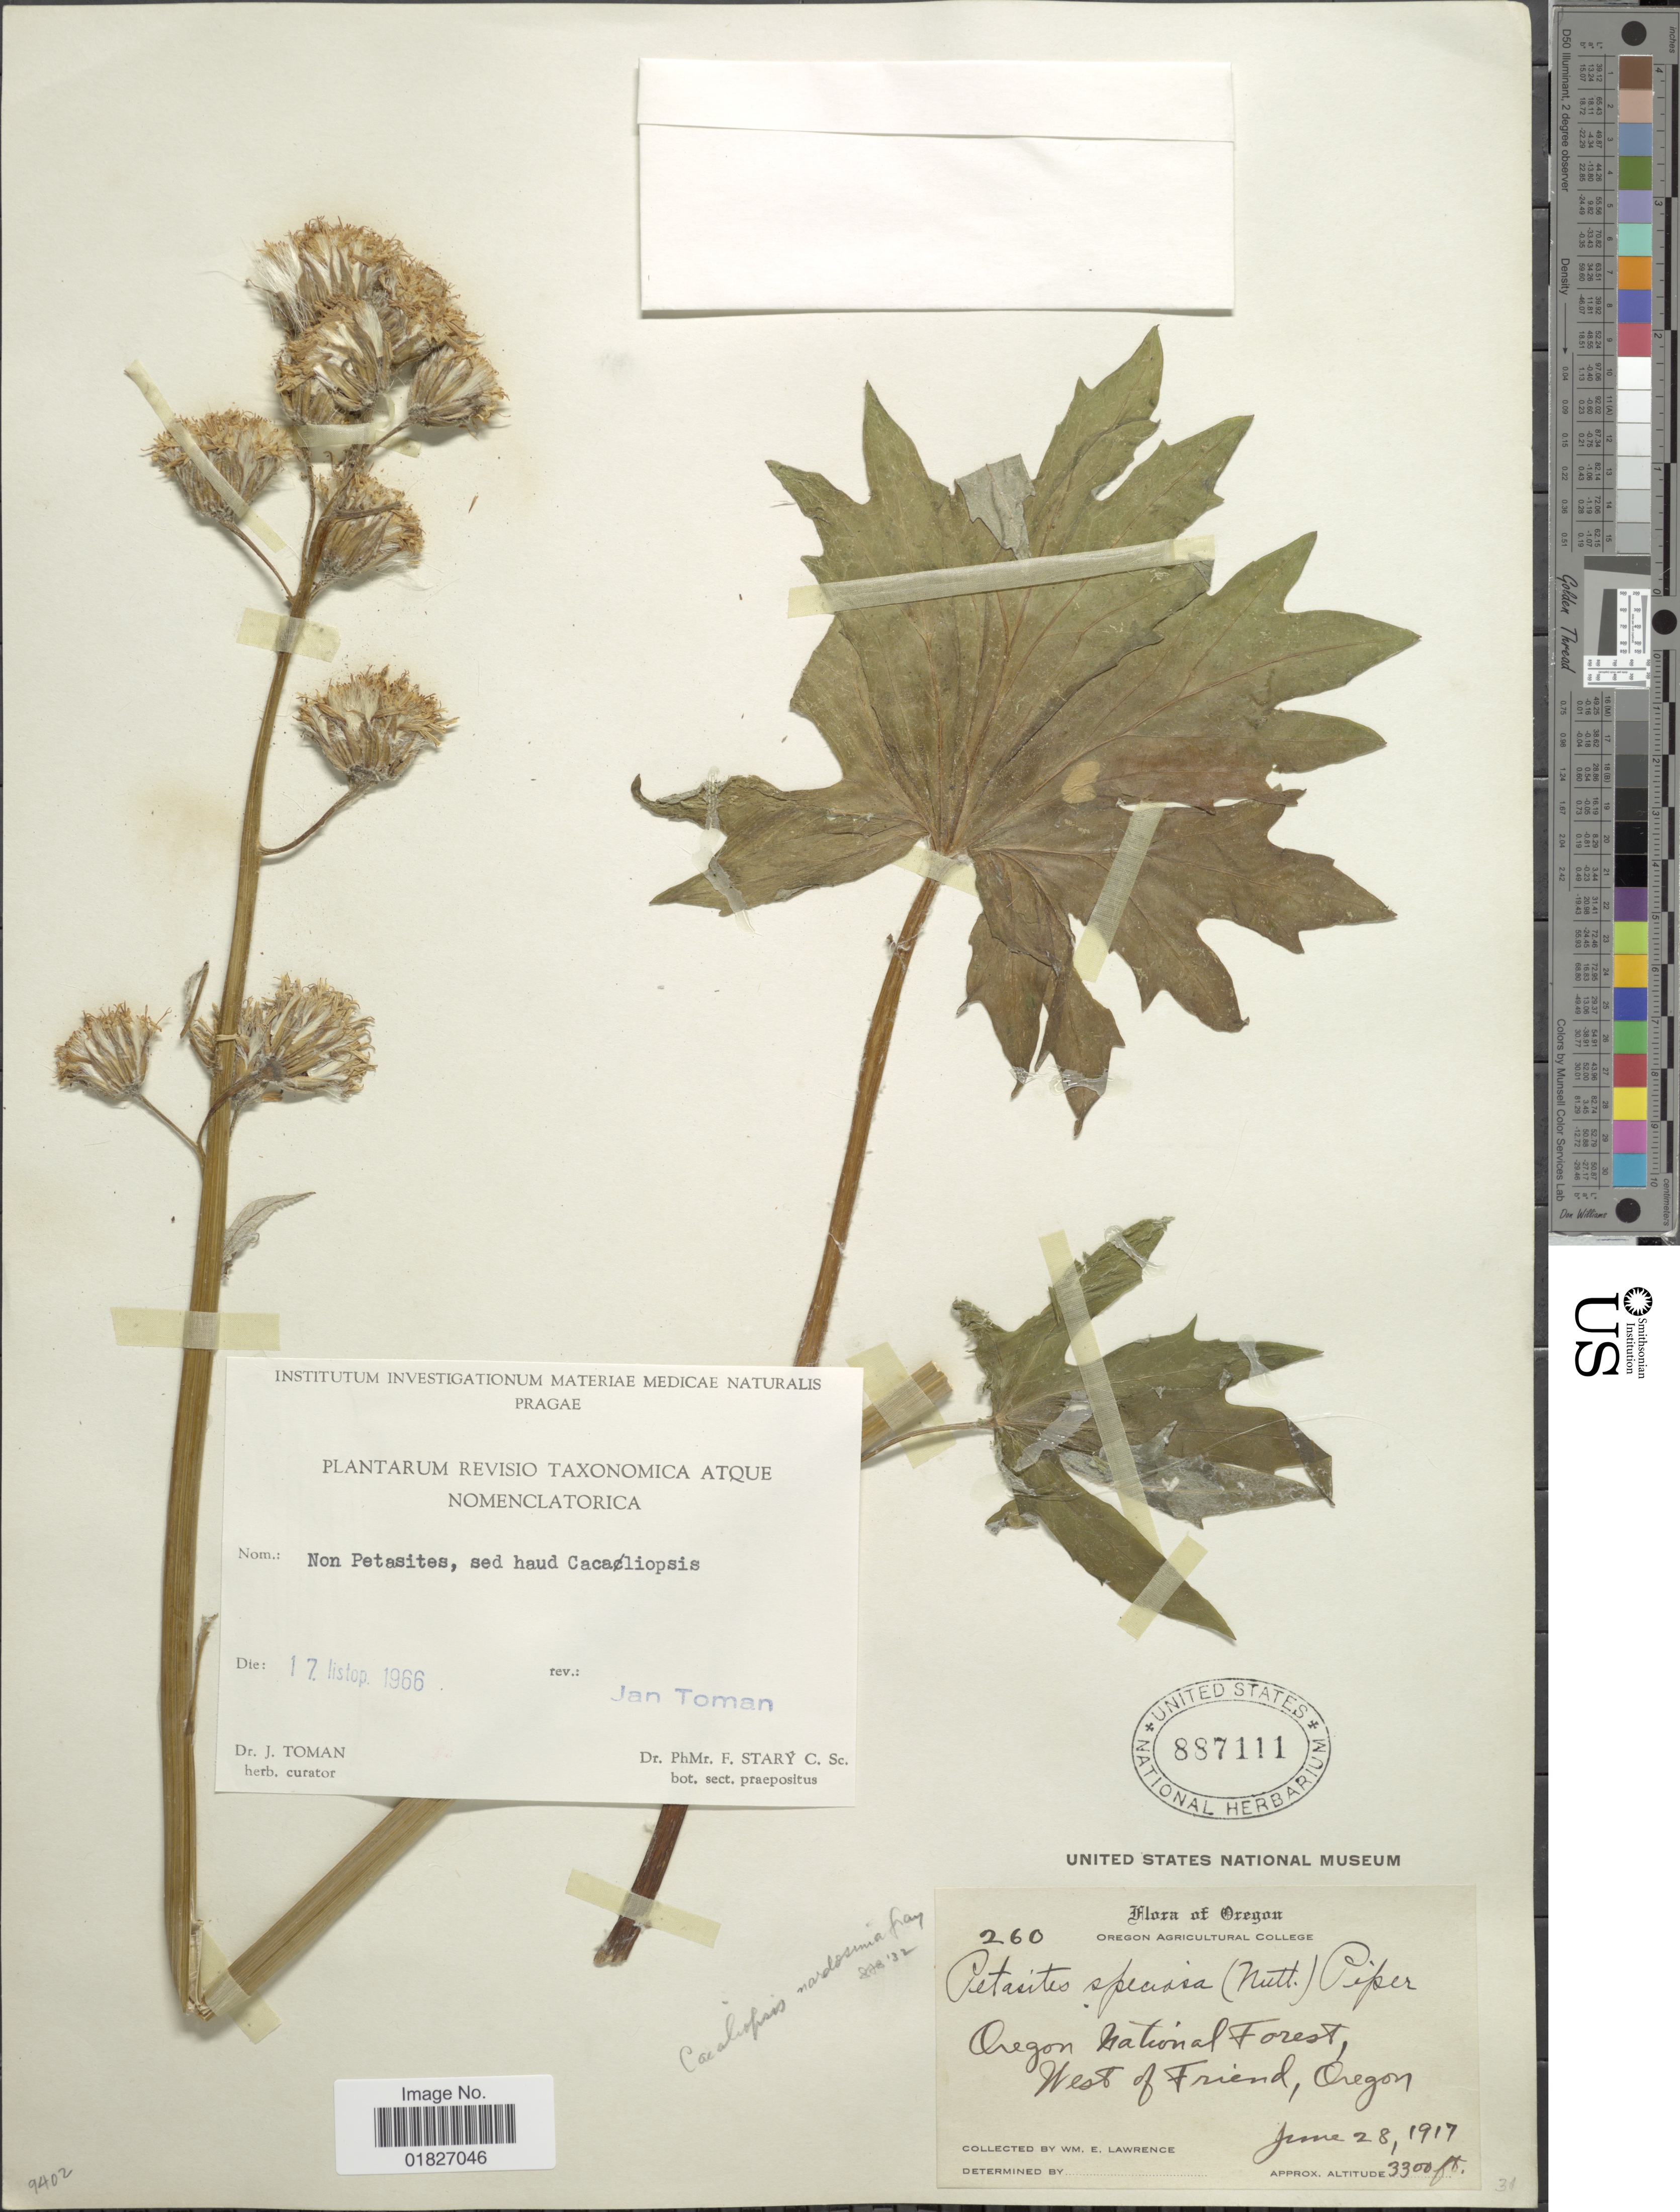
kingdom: Plantae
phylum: Tracheophyta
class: Magnoliopsida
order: Asterales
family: Asteraceae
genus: Cacaliopsis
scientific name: Cacaliopsis nardosmia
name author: A. Gray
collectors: W. Lawrence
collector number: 260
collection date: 1917-06-28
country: United States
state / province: Oregon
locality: Oregon National Forest, West of Friend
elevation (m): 1006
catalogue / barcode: US 887111